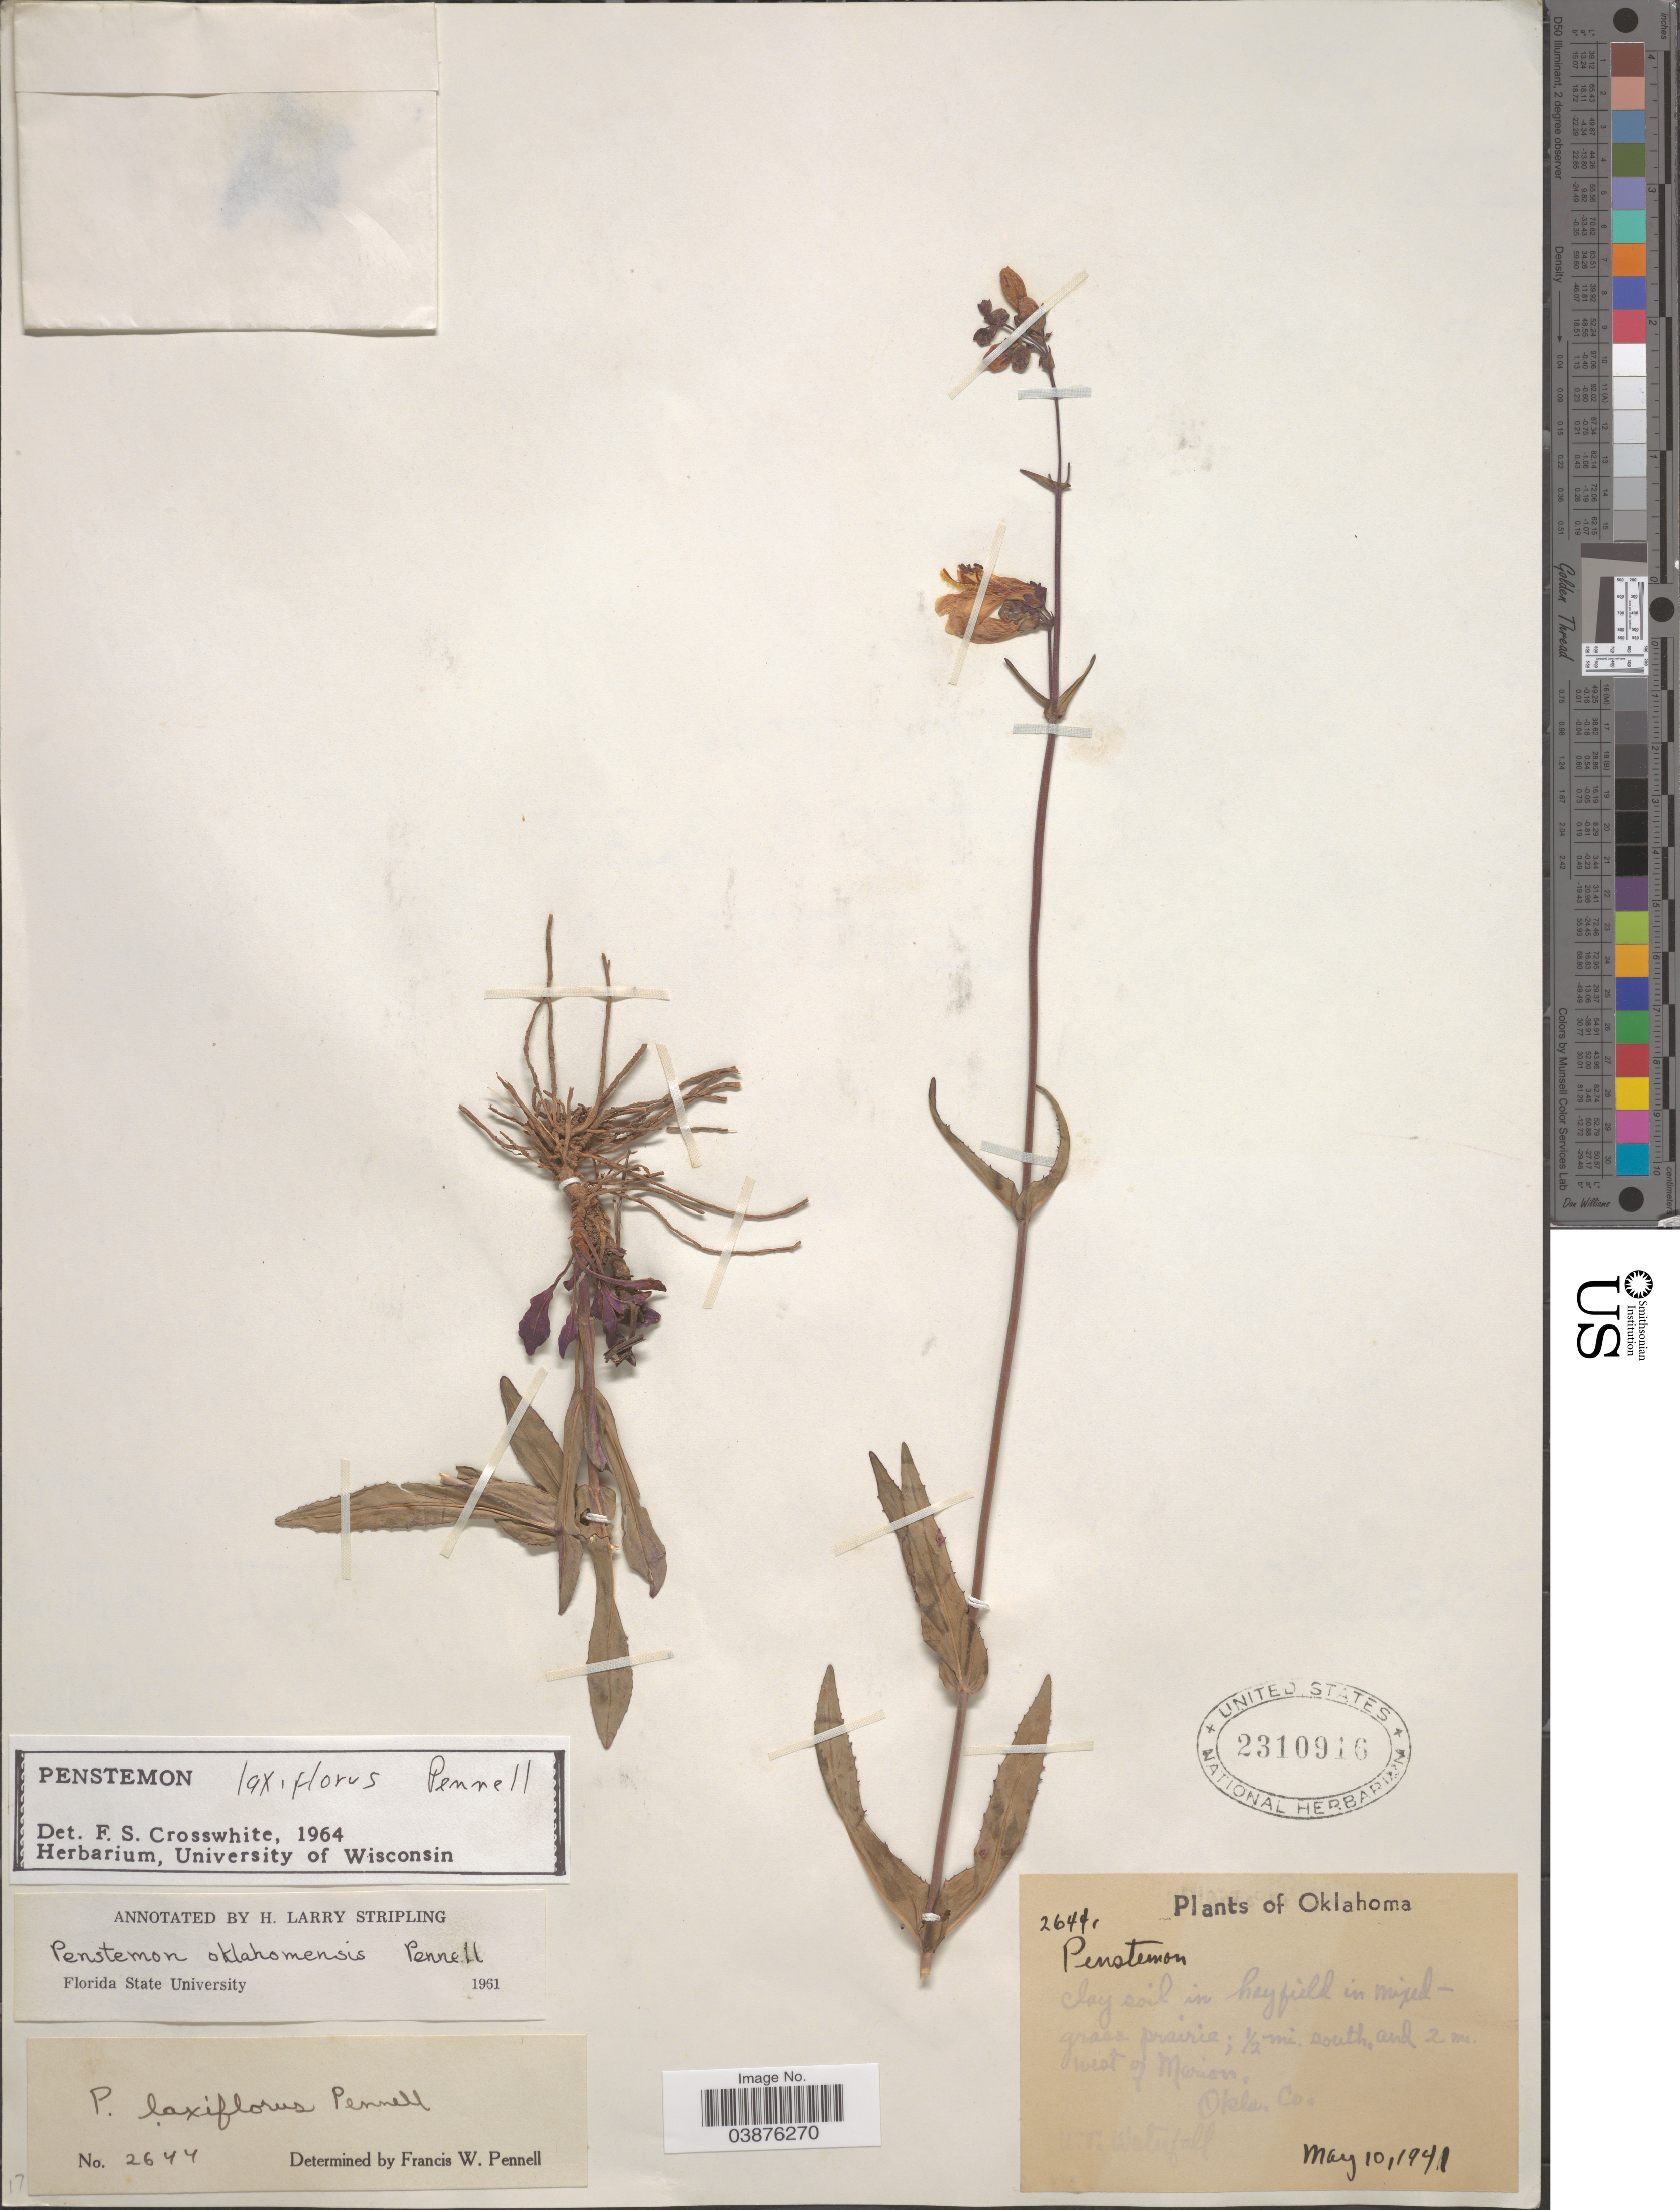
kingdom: Plantae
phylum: Tracheophyta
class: Magnoliopsida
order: Lamiales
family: Plantaginaceae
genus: Penstemon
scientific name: Penstemon laxiflorus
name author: Pennell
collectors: U. T. Waterfall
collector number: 2644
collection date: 1941-05-10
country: United States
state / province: Oklahoma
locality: ½ mi. south, and 2 m. west of Marion. Okla. Co.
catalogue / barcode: US 2310916